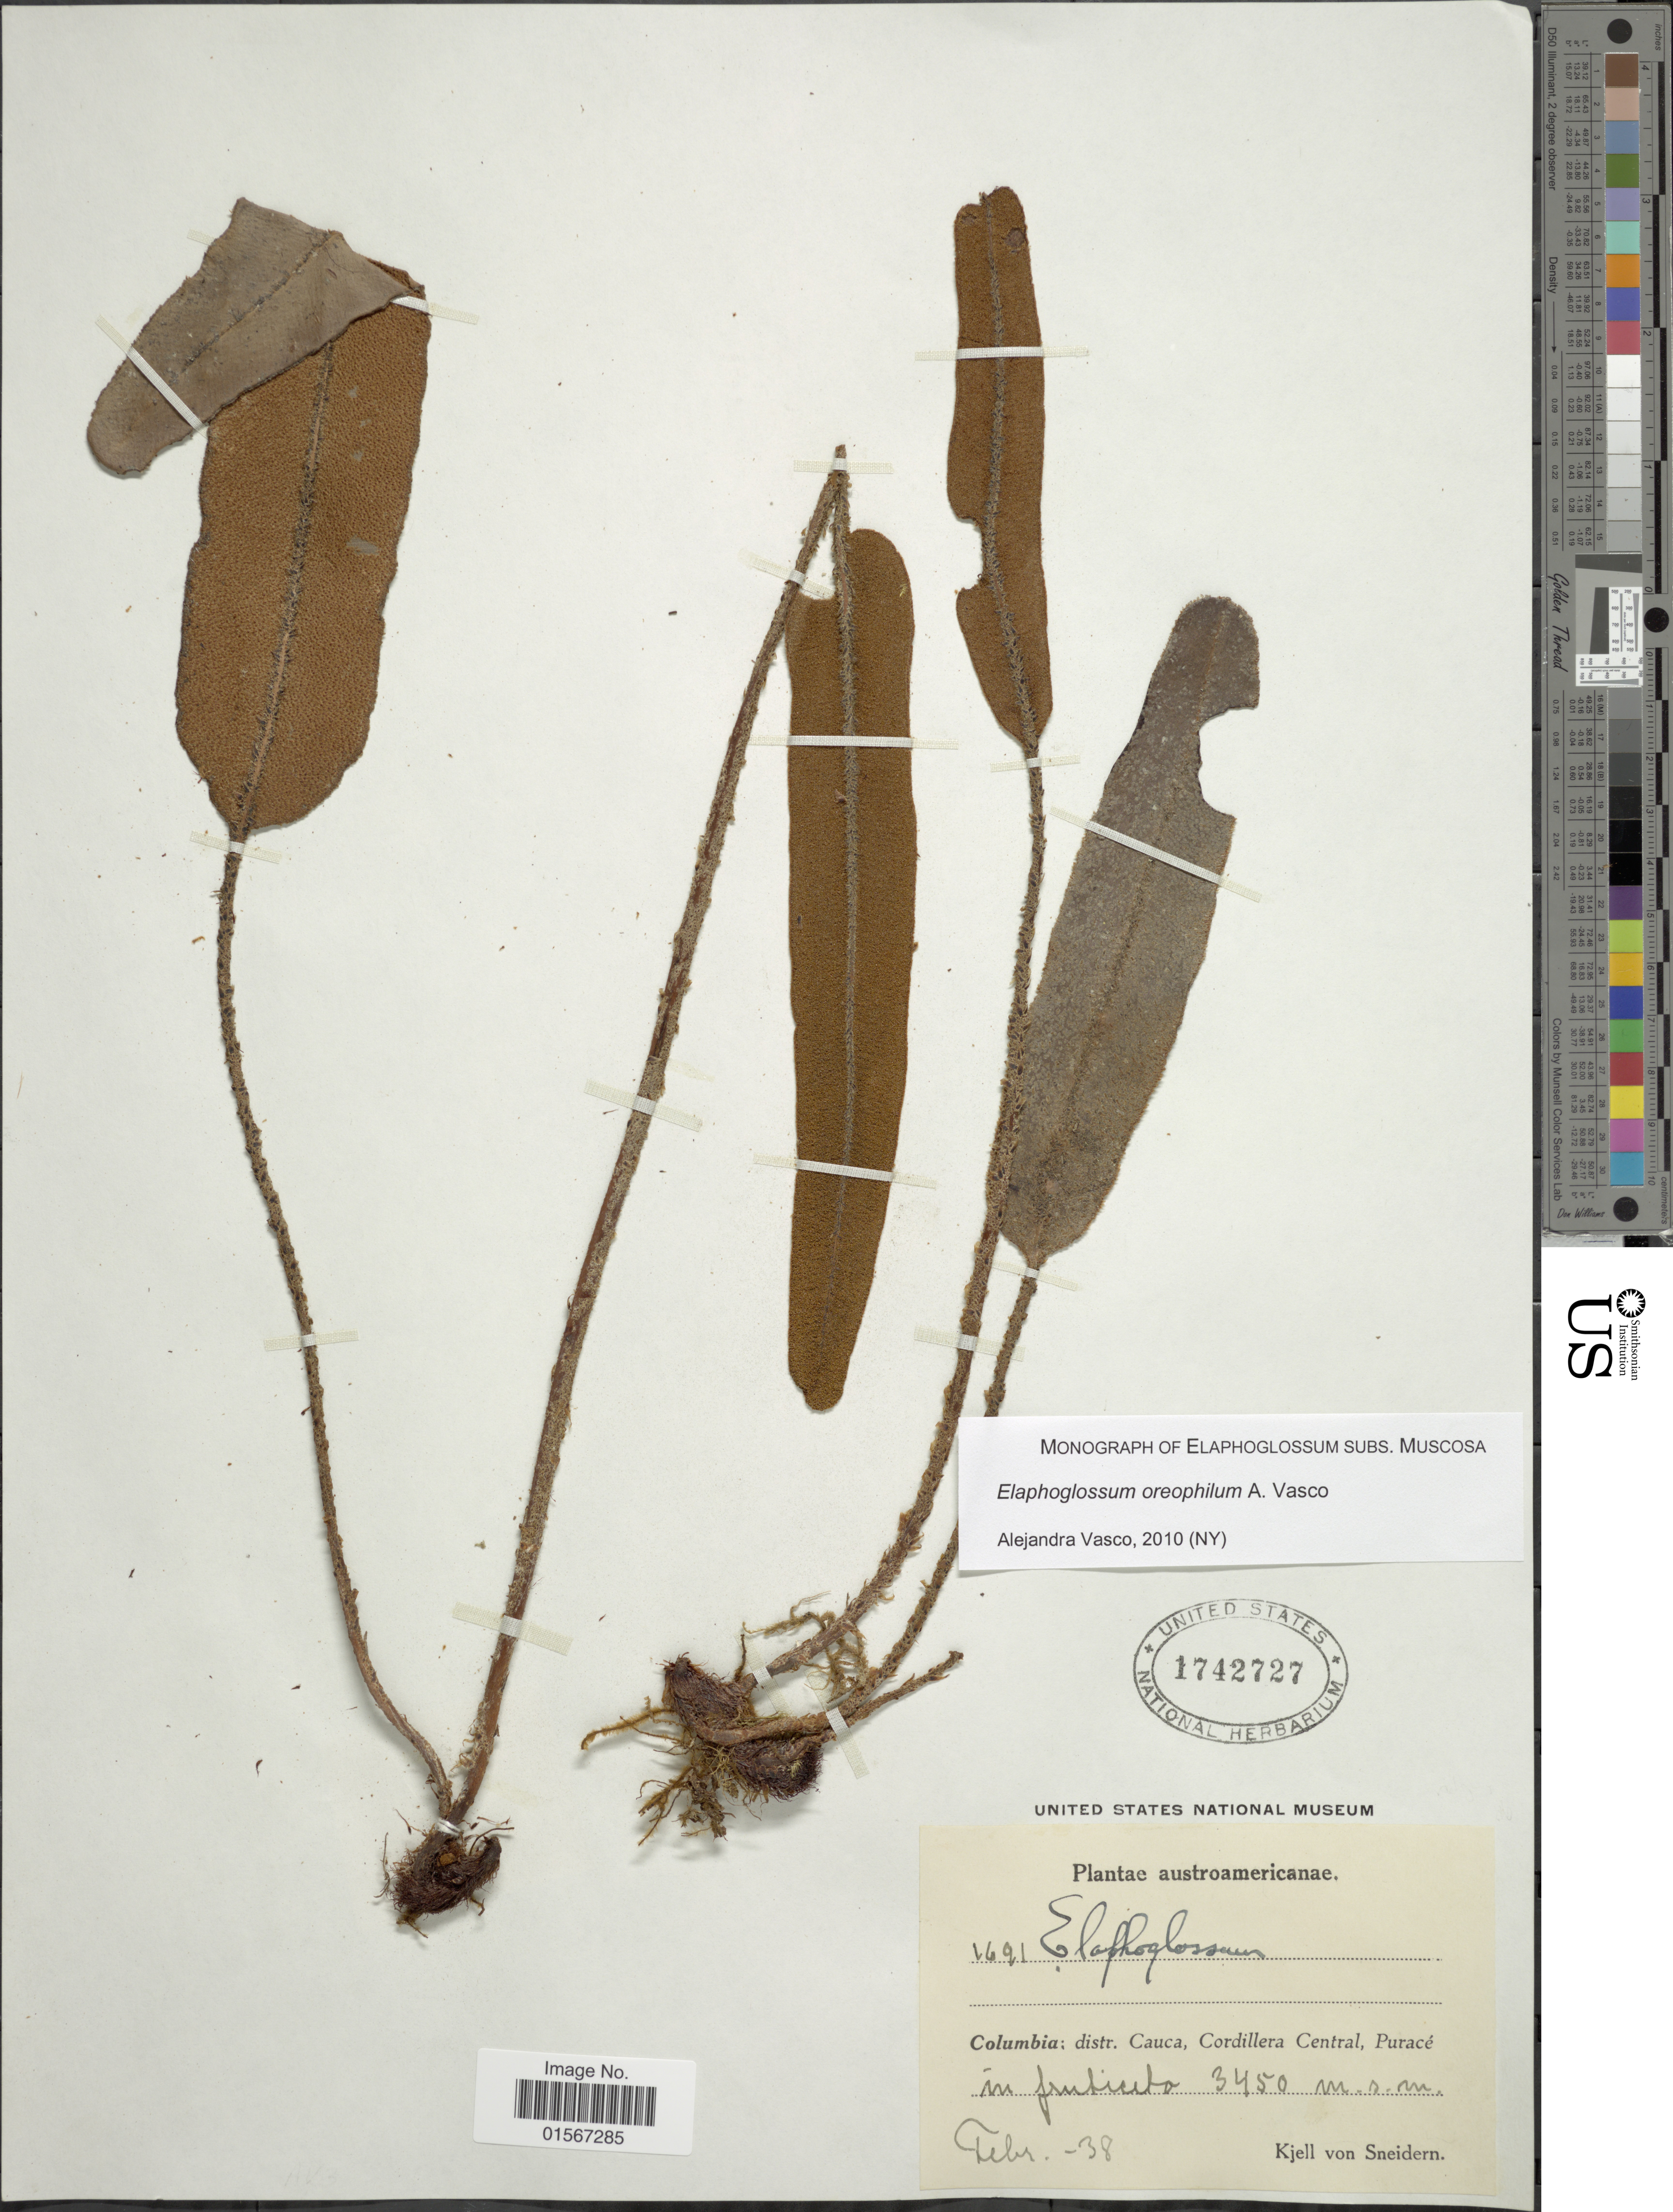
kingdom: Plantae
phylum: Tracheophyta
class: Polypodiopsida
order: Polypodiales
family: Dryopteridaceae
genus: Elaphoglossum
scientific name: Elaphoglossum oreophilum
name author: A. Vasco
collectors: K. von Sneidern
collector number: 1691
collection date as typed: Transcribed d/m/y: /2/38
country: Colombia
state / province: Cauca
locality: Austroamericanae, Colombia; distr. Cauca, Cordillera Central, Puracé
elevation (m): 3450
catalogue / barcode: US 1742727